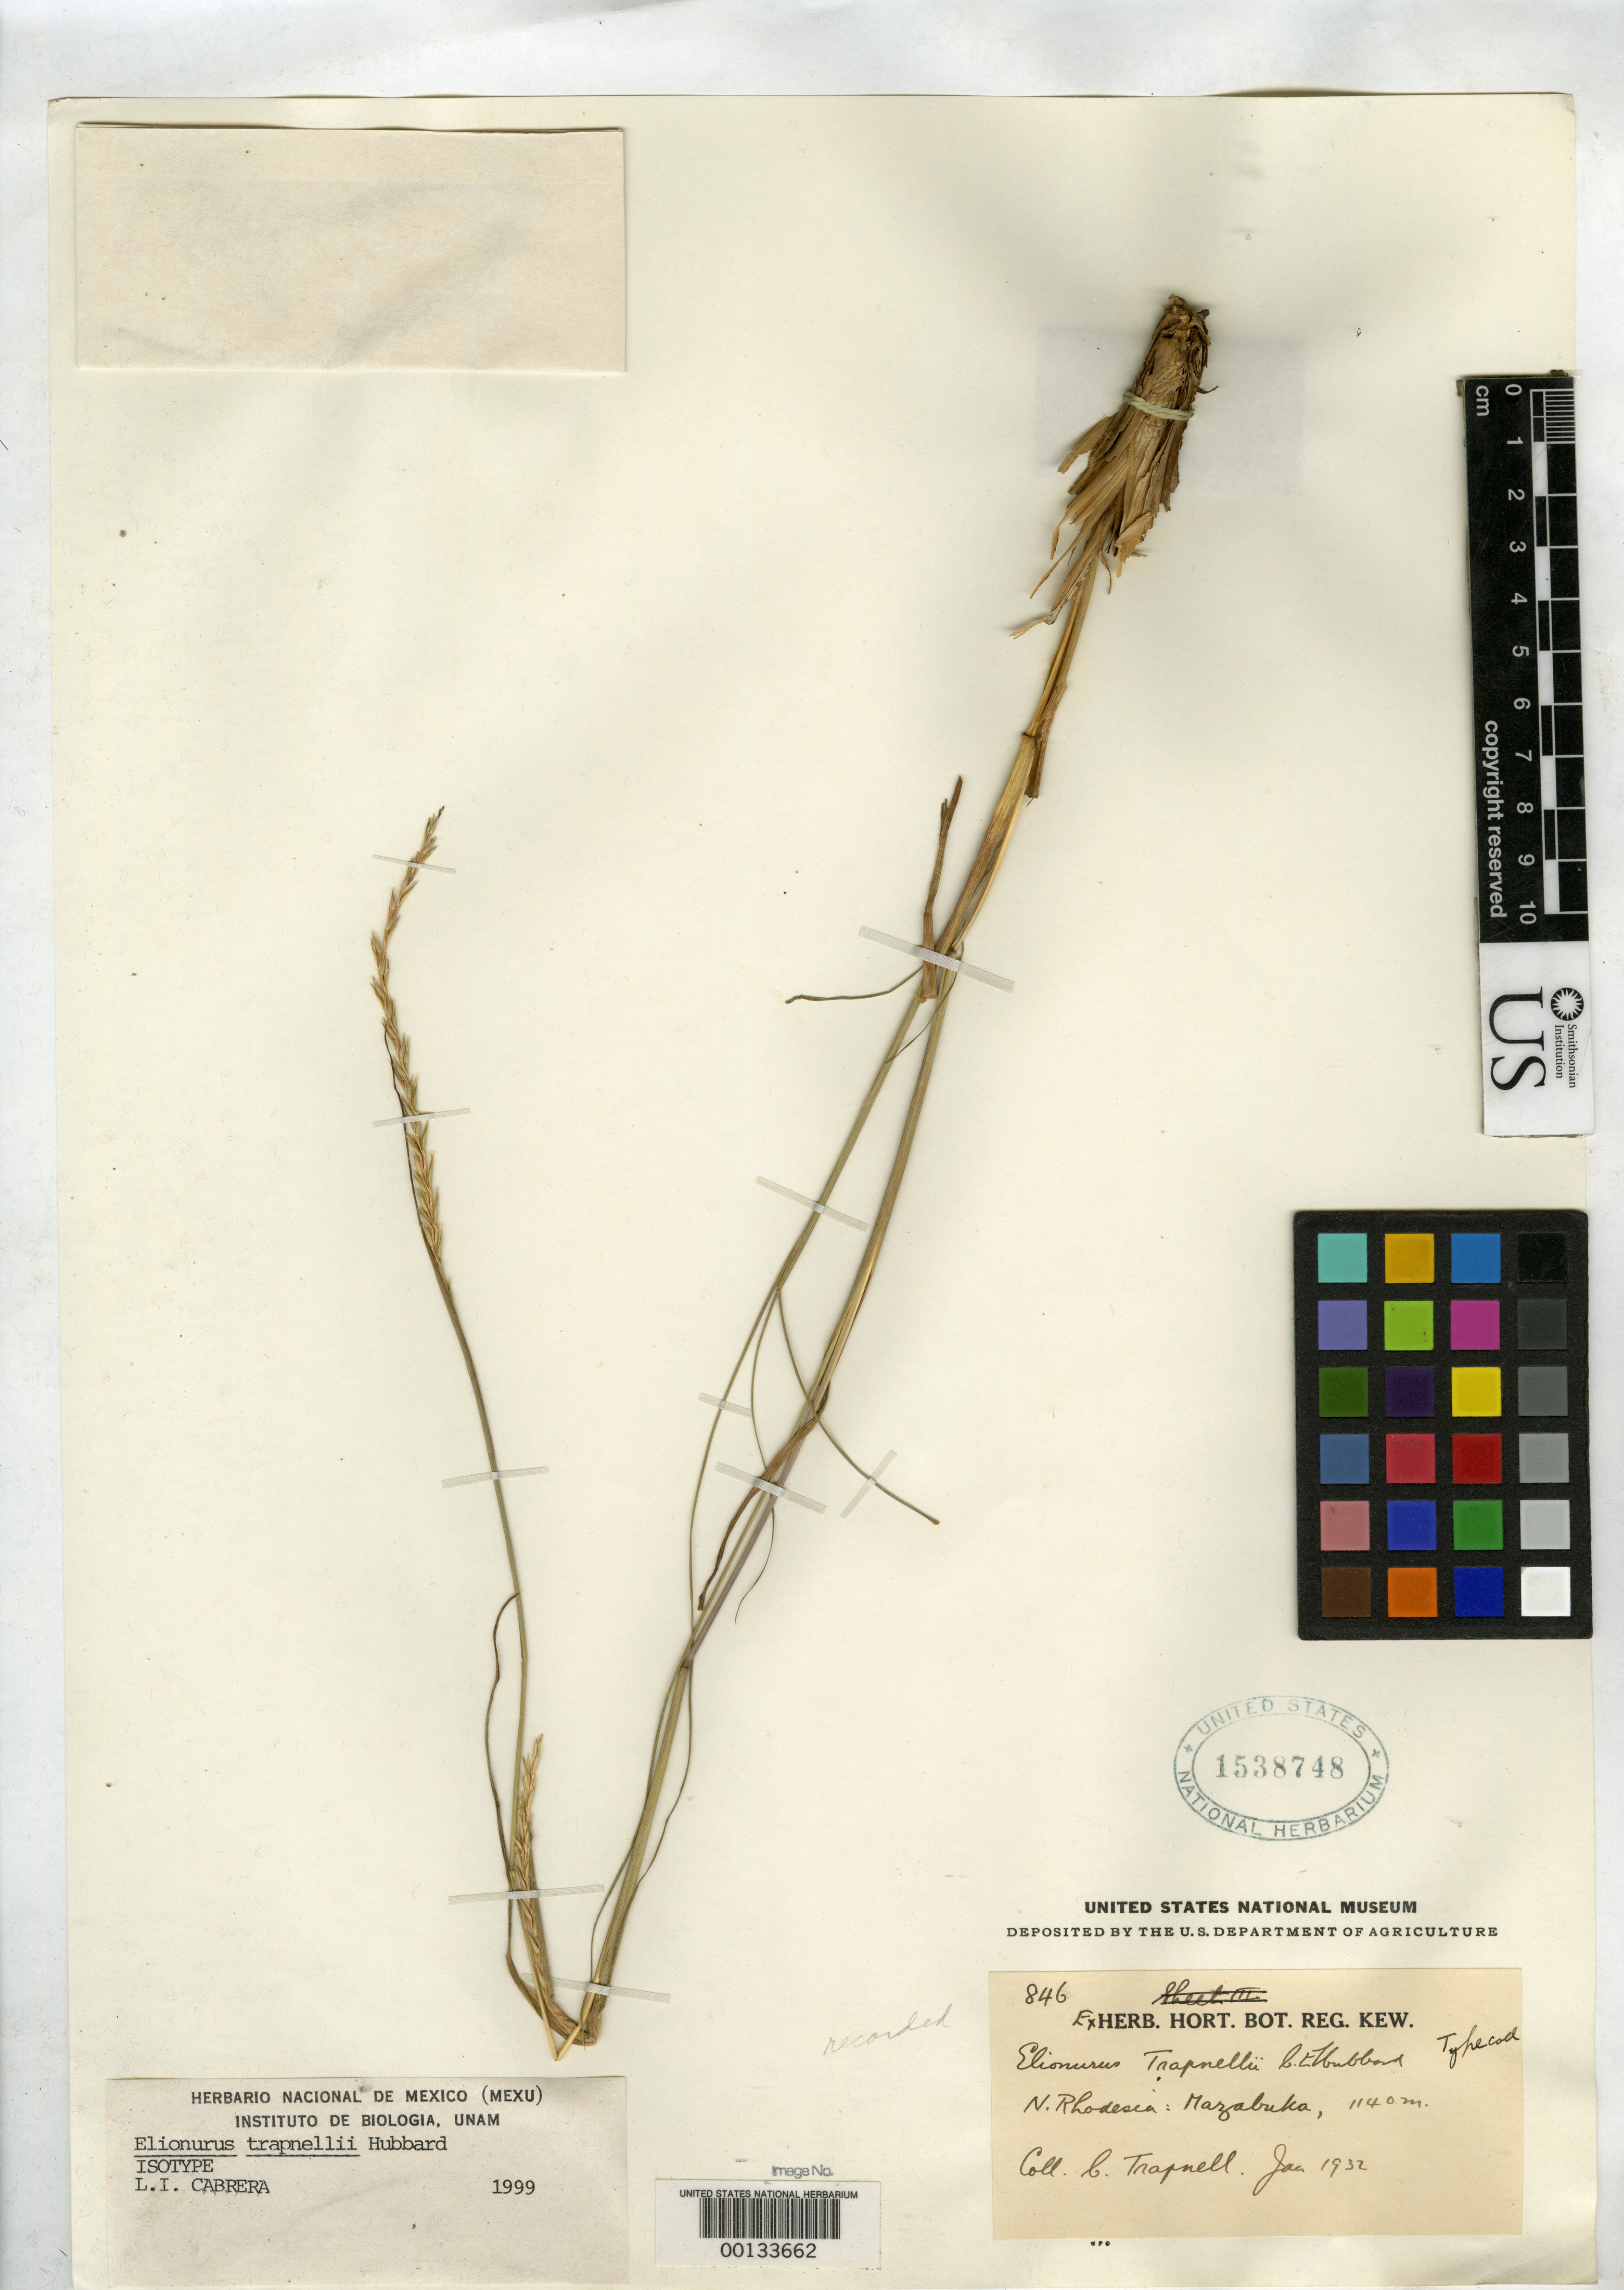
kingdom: Plantae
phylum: Tracheophyta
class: Liliopsida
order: Poales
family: Poaceae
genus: Elionurus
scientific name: Elionurus trapnellii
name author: C.E. Hubb.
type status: Isotype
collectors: C. Trapnell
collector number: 846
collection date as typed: Jan 1932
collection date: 1932-01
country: Zimbabwe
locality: Mazabuka.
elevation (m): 1140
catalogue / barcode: US 1538748